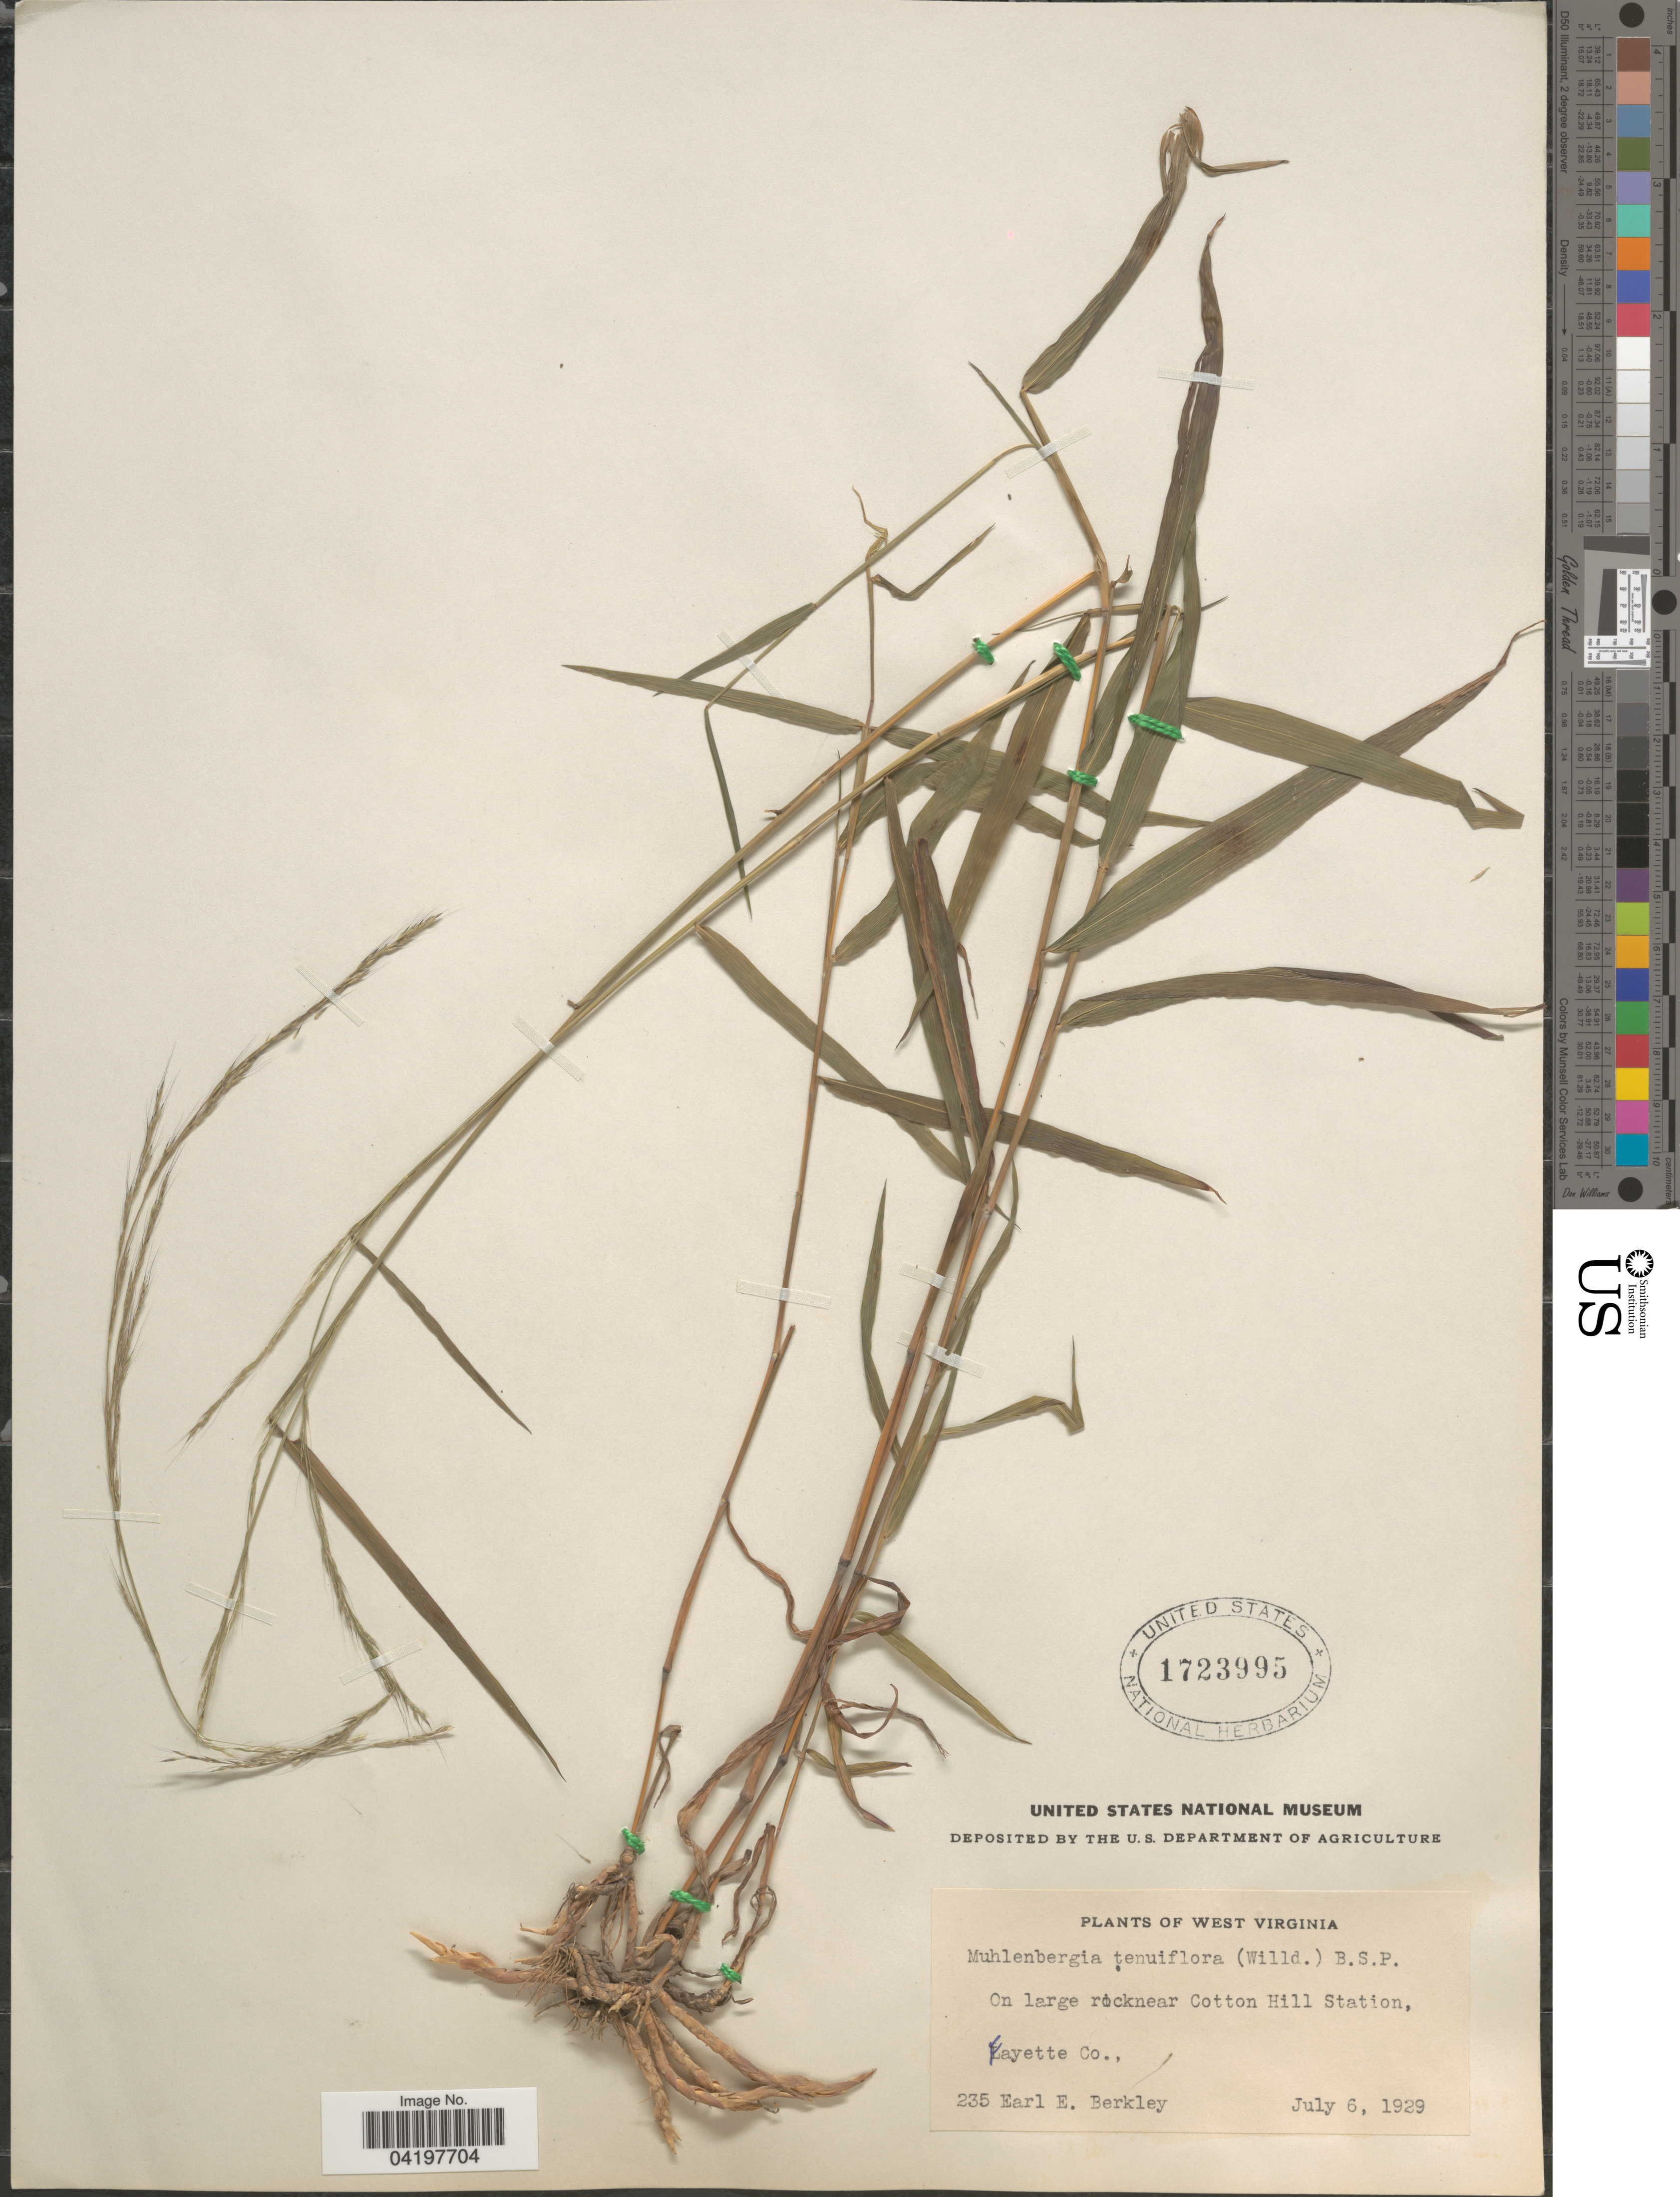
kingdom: Plantae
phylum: Tracheophyta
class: Liliopsida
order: Poales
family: Poaceae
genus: Muhlenbergia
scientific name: Muhlenbergia tenuiflora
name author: (Willd.) Britton, Stearns & Poggenb.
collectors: E. Berkley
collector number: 235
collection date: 1929-07-06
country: United States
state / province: West Virginia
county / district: Fayette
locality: On large rocknear Cotton Hill Station, Fayette Co.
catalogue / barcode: US 1723995